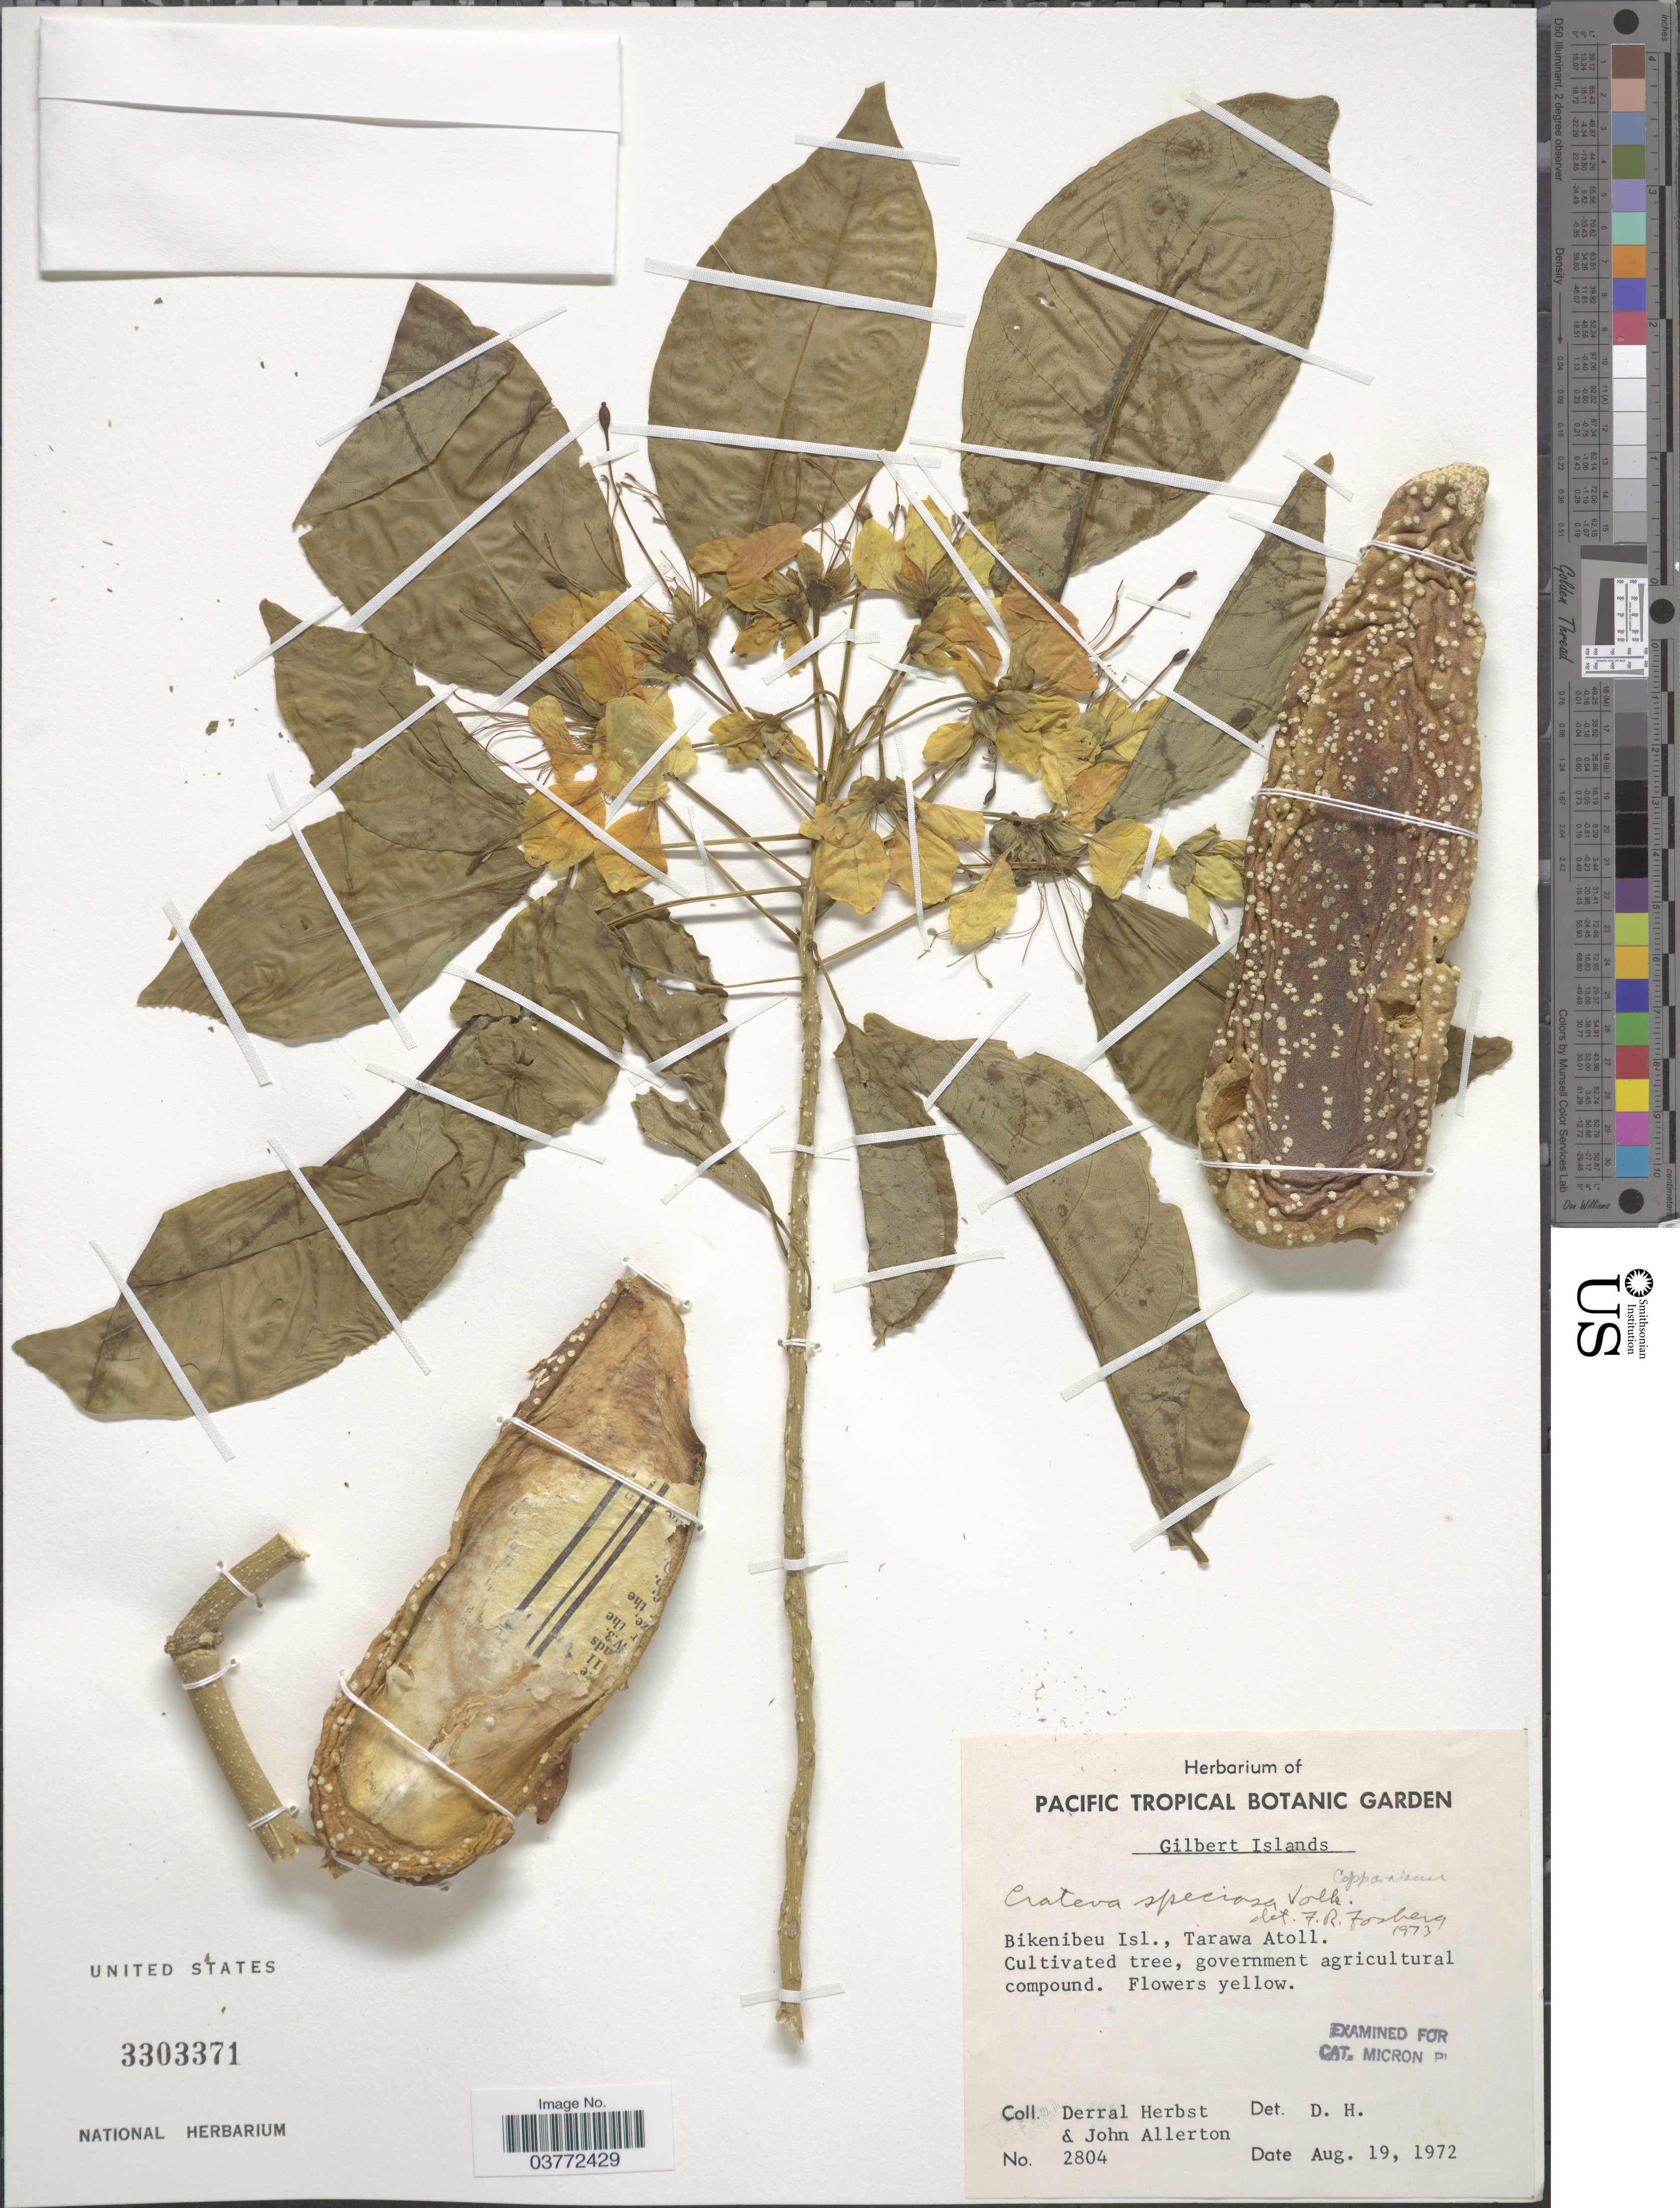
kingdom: Plantae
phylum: Tracheophyta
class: Magnoliopsida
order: Brassicales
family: Capparaceae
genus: Crateva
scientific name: Crateva speciosa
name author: Volkens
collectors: D. R. Herbst & J. Allerton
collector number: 2804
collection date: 1972-08-19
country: Kiribati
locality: Gilbert Islands. Bikenibeu Isl., Tarawa Atoll. Cultivated tree, government agricultural compound.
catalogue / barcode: US 3303371